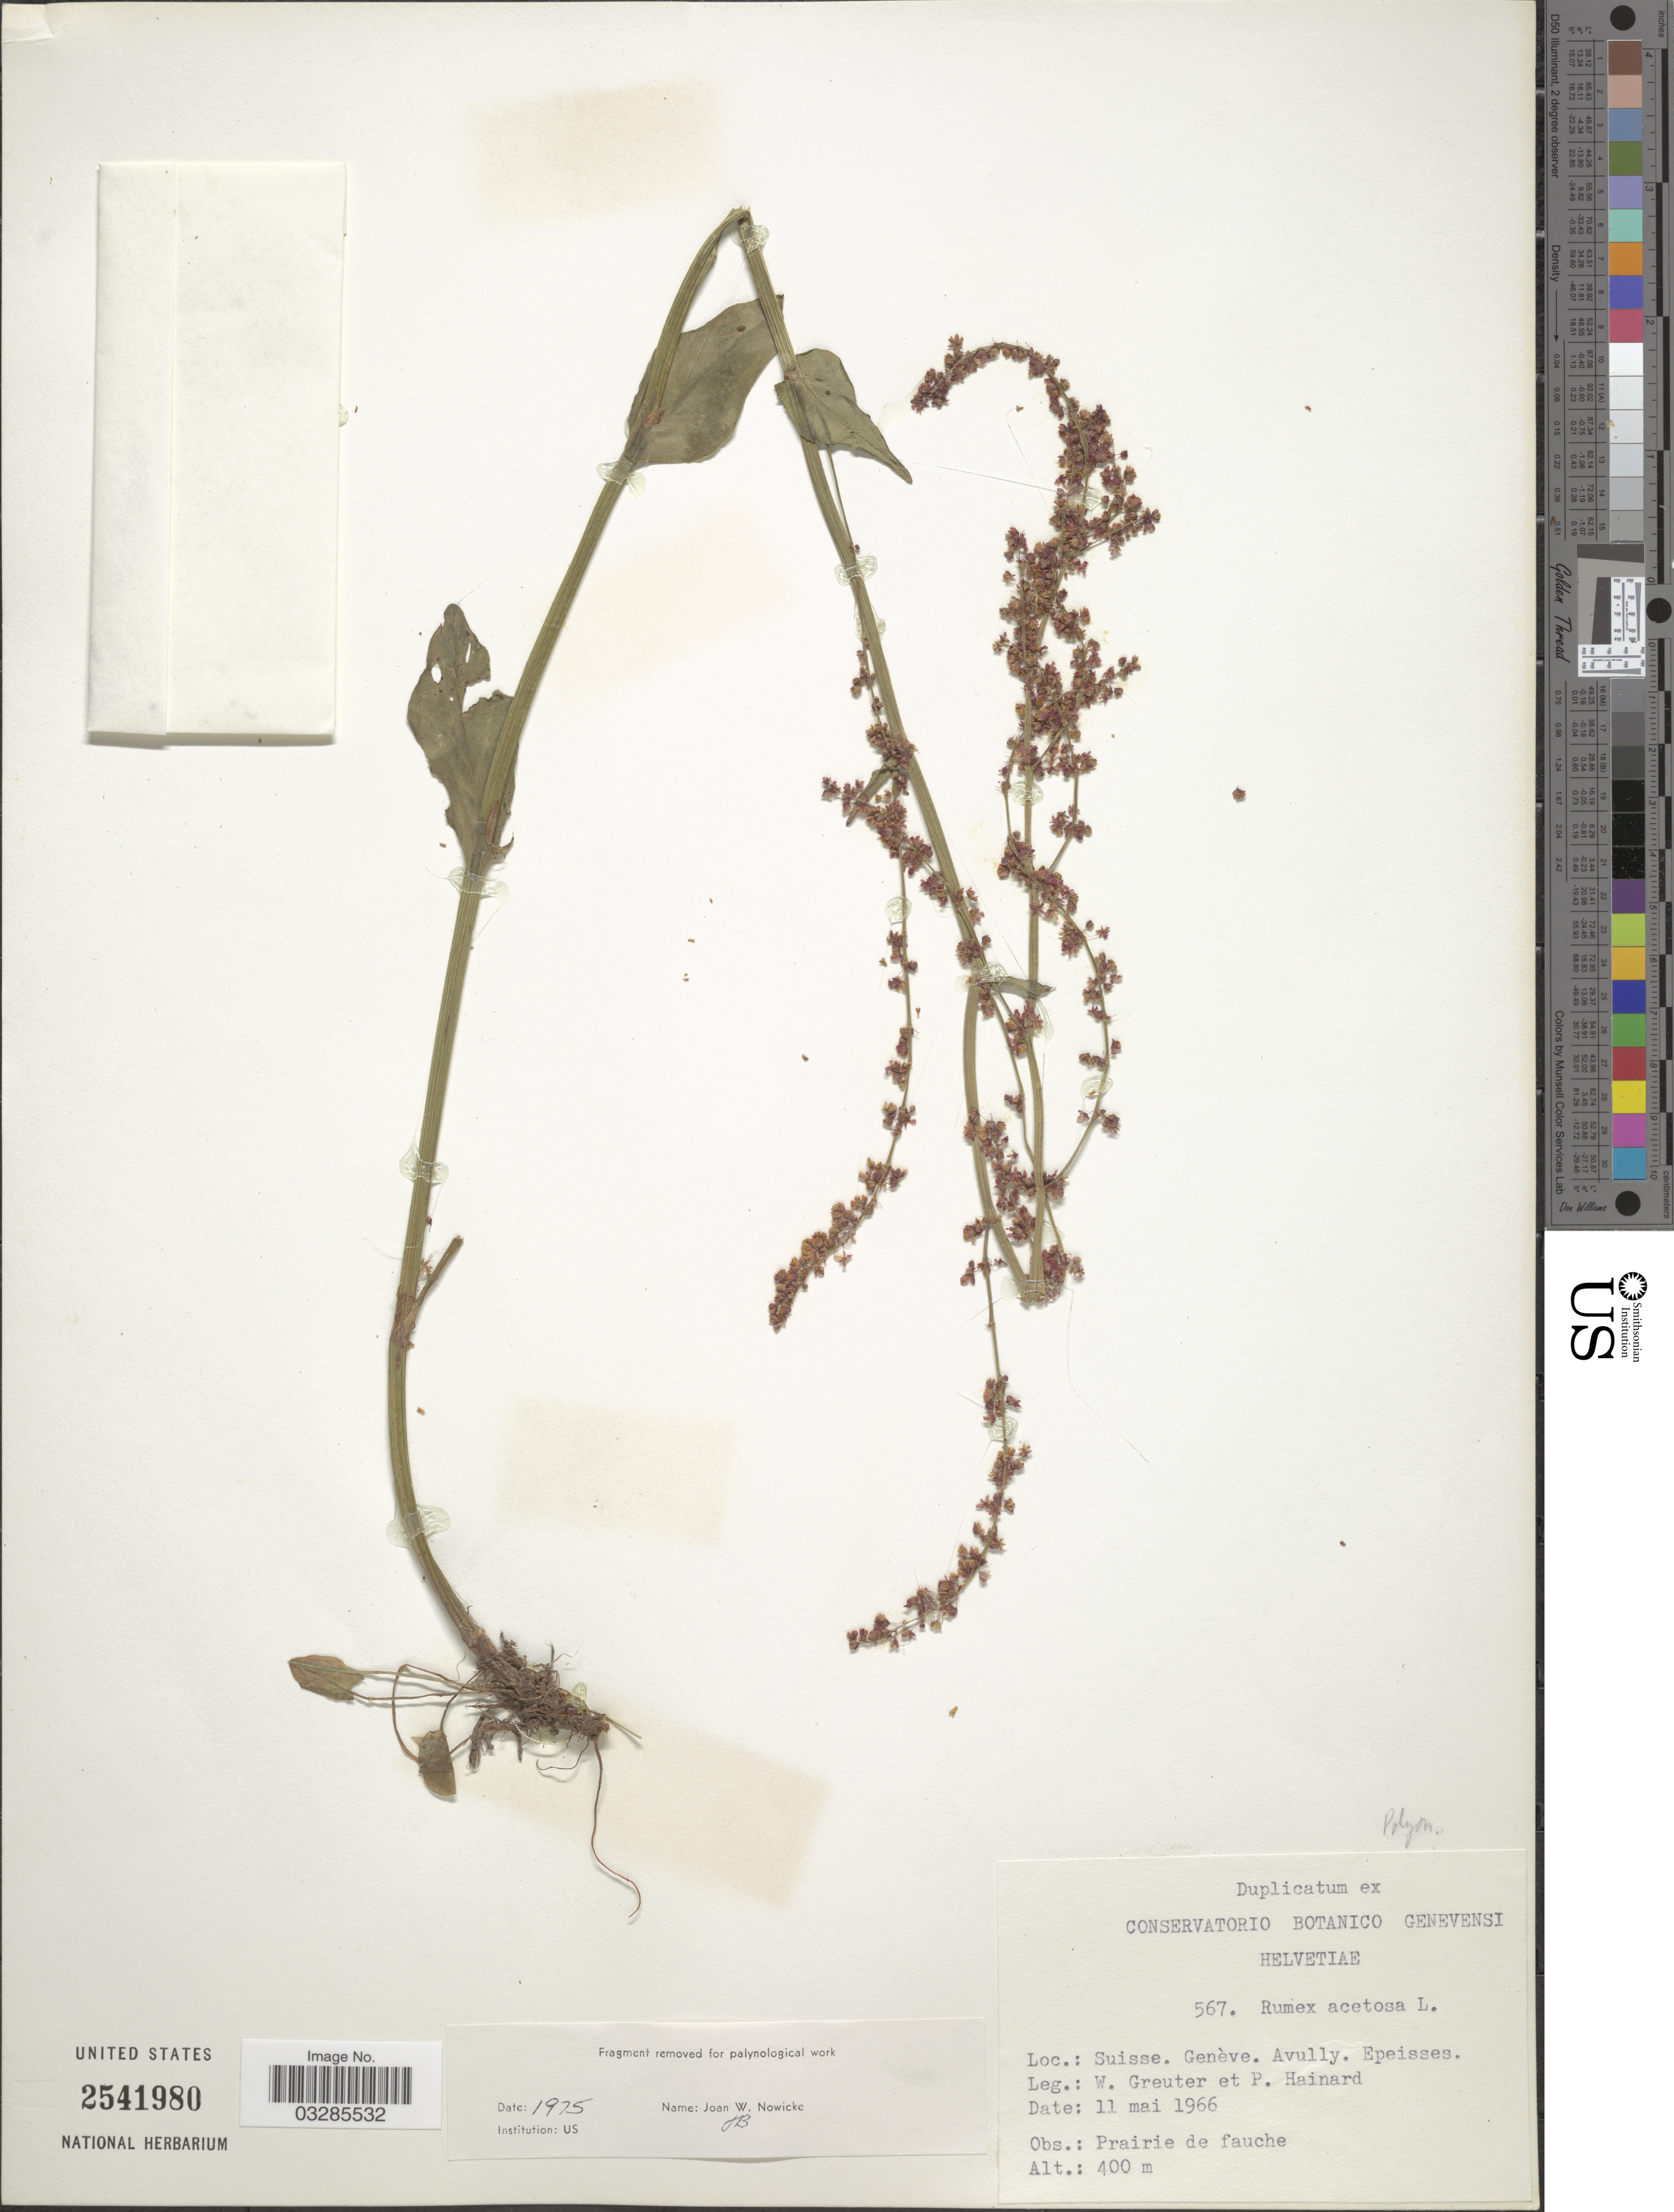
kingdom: Plantae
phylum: Tracheophyta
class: Magnoliopsida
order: Caryophyllales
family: Polygonaceae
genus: Rumex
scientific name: Rumex acetosa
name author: L.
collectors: W. Greuter & P. Hainard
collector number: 567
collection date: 1966-05-11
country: Switzerland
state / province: Genève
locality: Suisse. Genève. Avully. Epeisses.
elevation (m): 400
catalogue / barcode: US 2541980